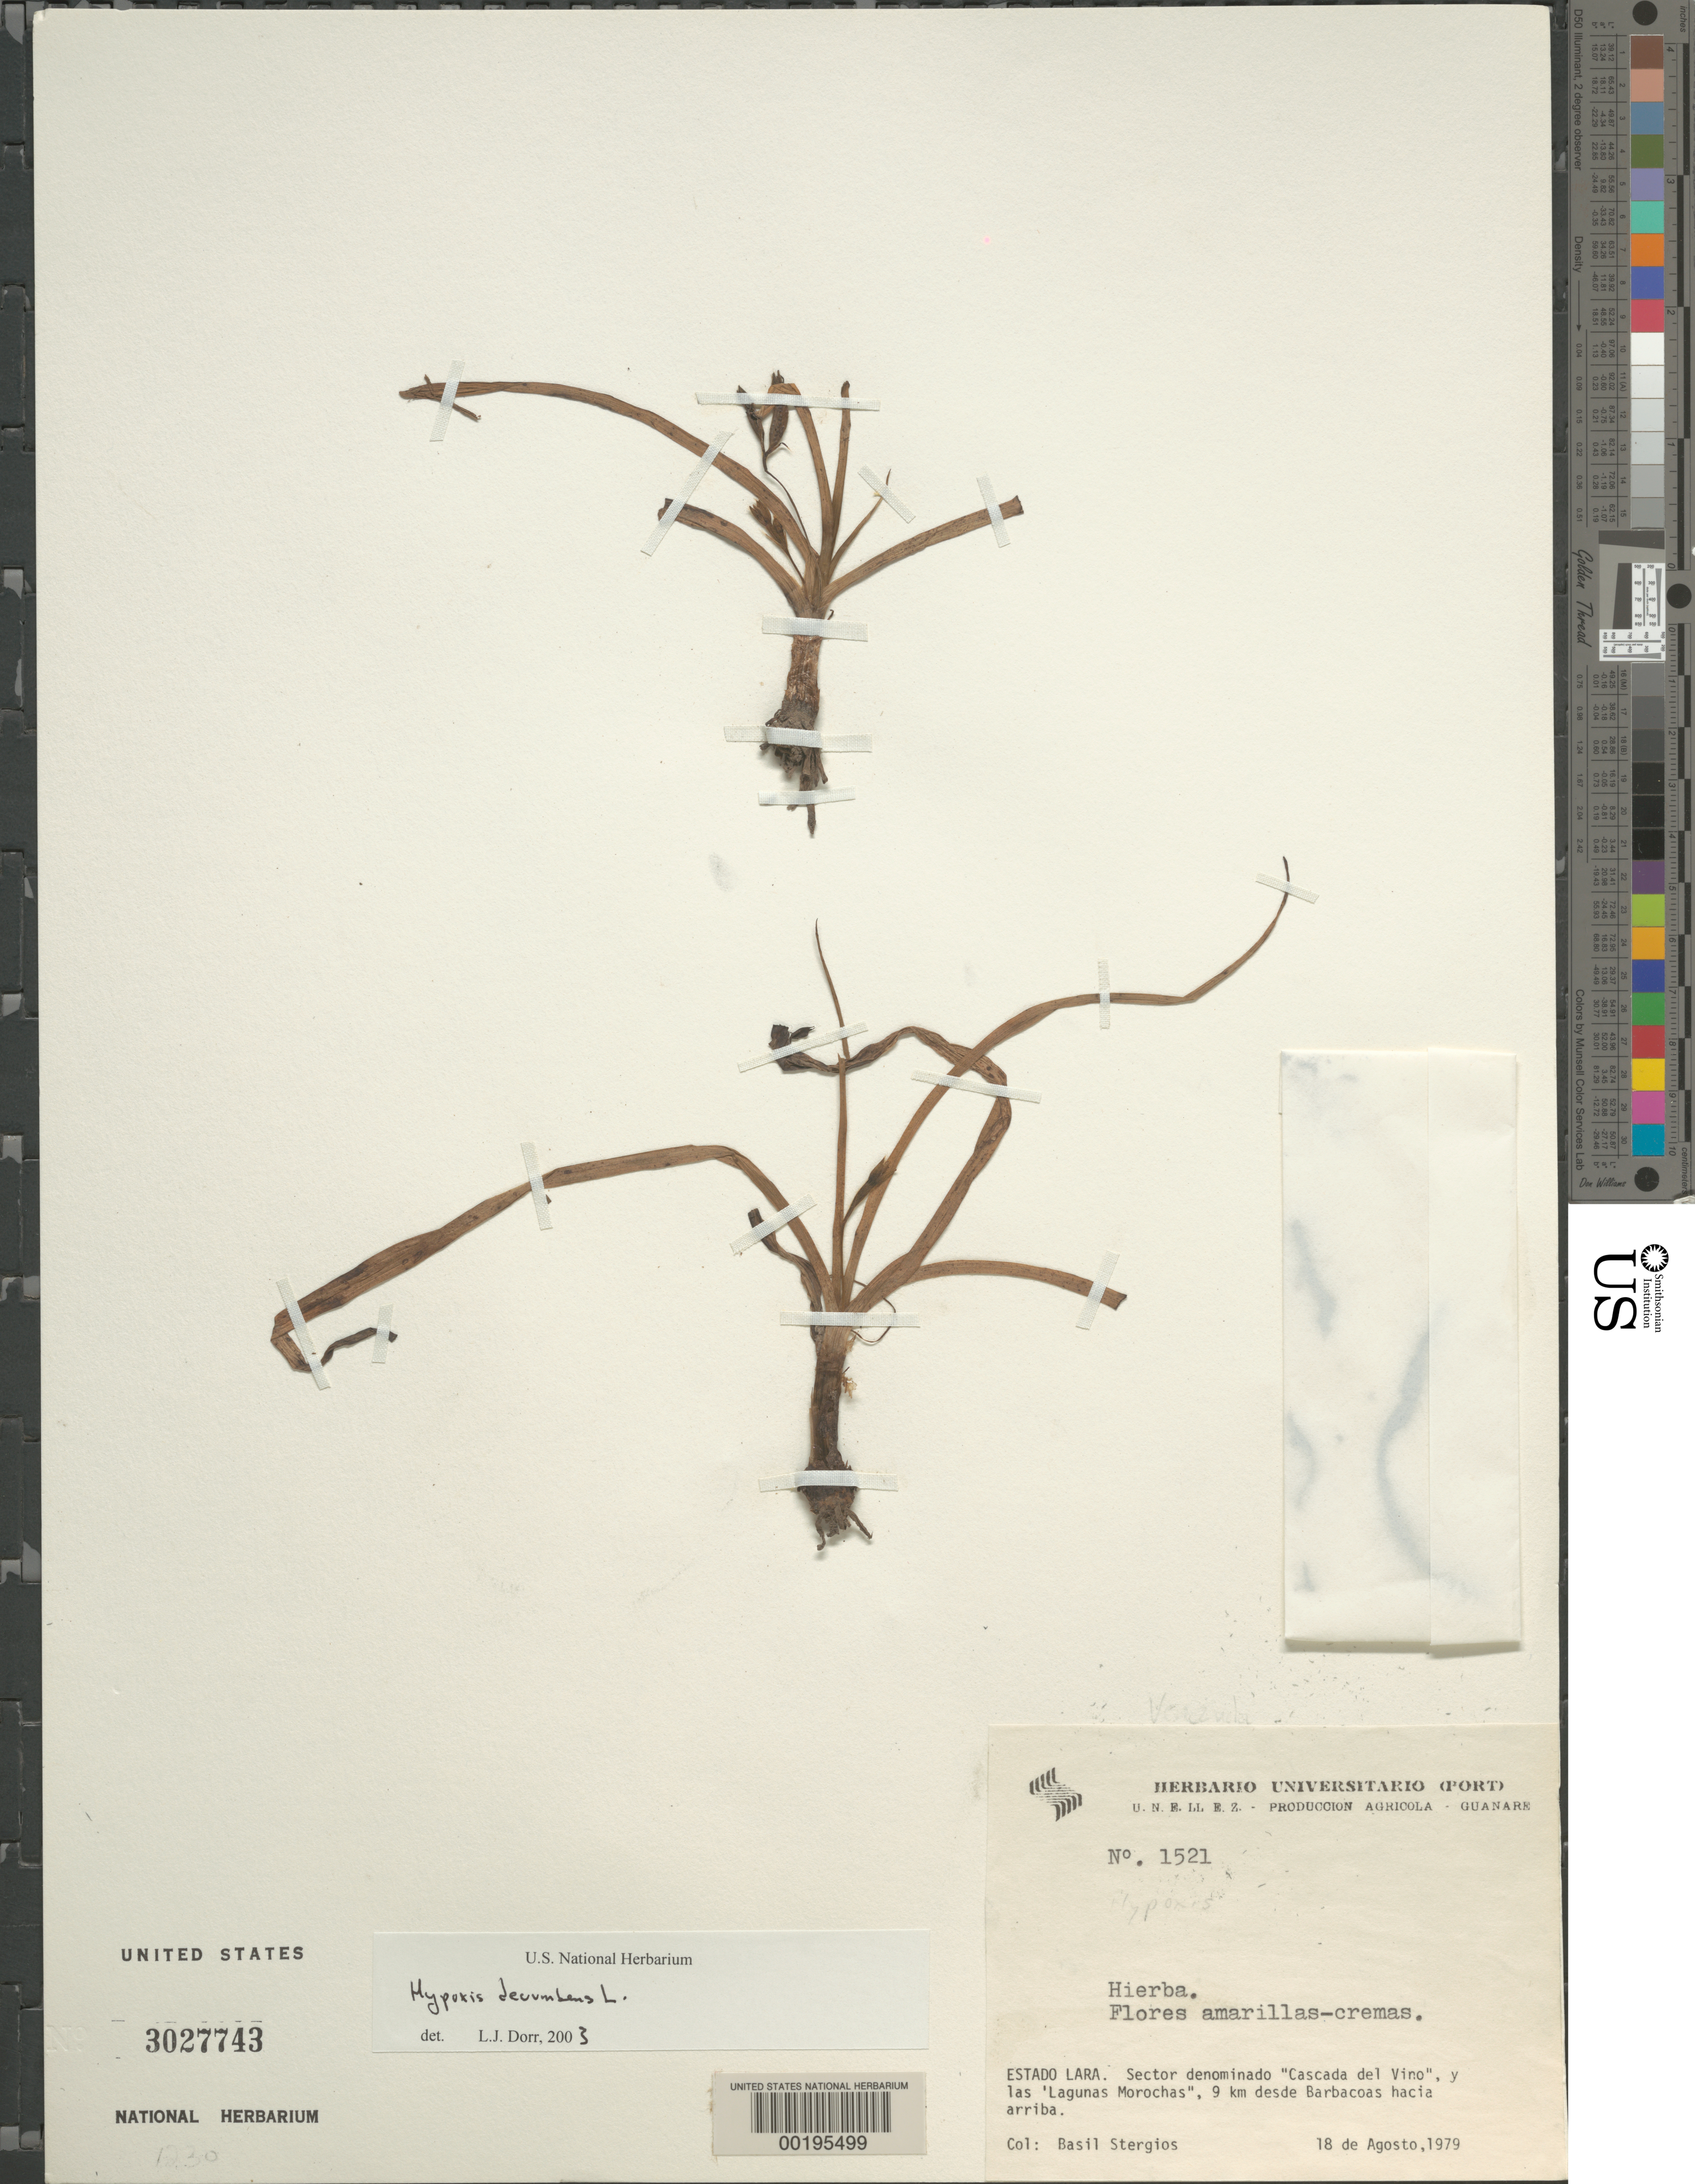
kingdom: Plantae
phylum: Tracheophyta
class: Liliopsida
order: Asparagales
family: Hypoxidaceae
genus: Hypoxis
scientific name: Hypoxis decumbens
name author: L.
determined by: Dorr, L. J., (BOT), Smithsonian Institution - National Museum of Natural History (UNITED STATES)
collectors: B. G. Stergios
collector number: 1521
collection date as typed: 18 Aug 1979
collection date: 1979-08-18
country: Venezuela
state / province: Lara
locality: Sector denominado "Cascada del Vino", y las "Lagunas Morochas", 9 km desde Barbacoas hacia arriba.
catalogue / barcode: US 3027743